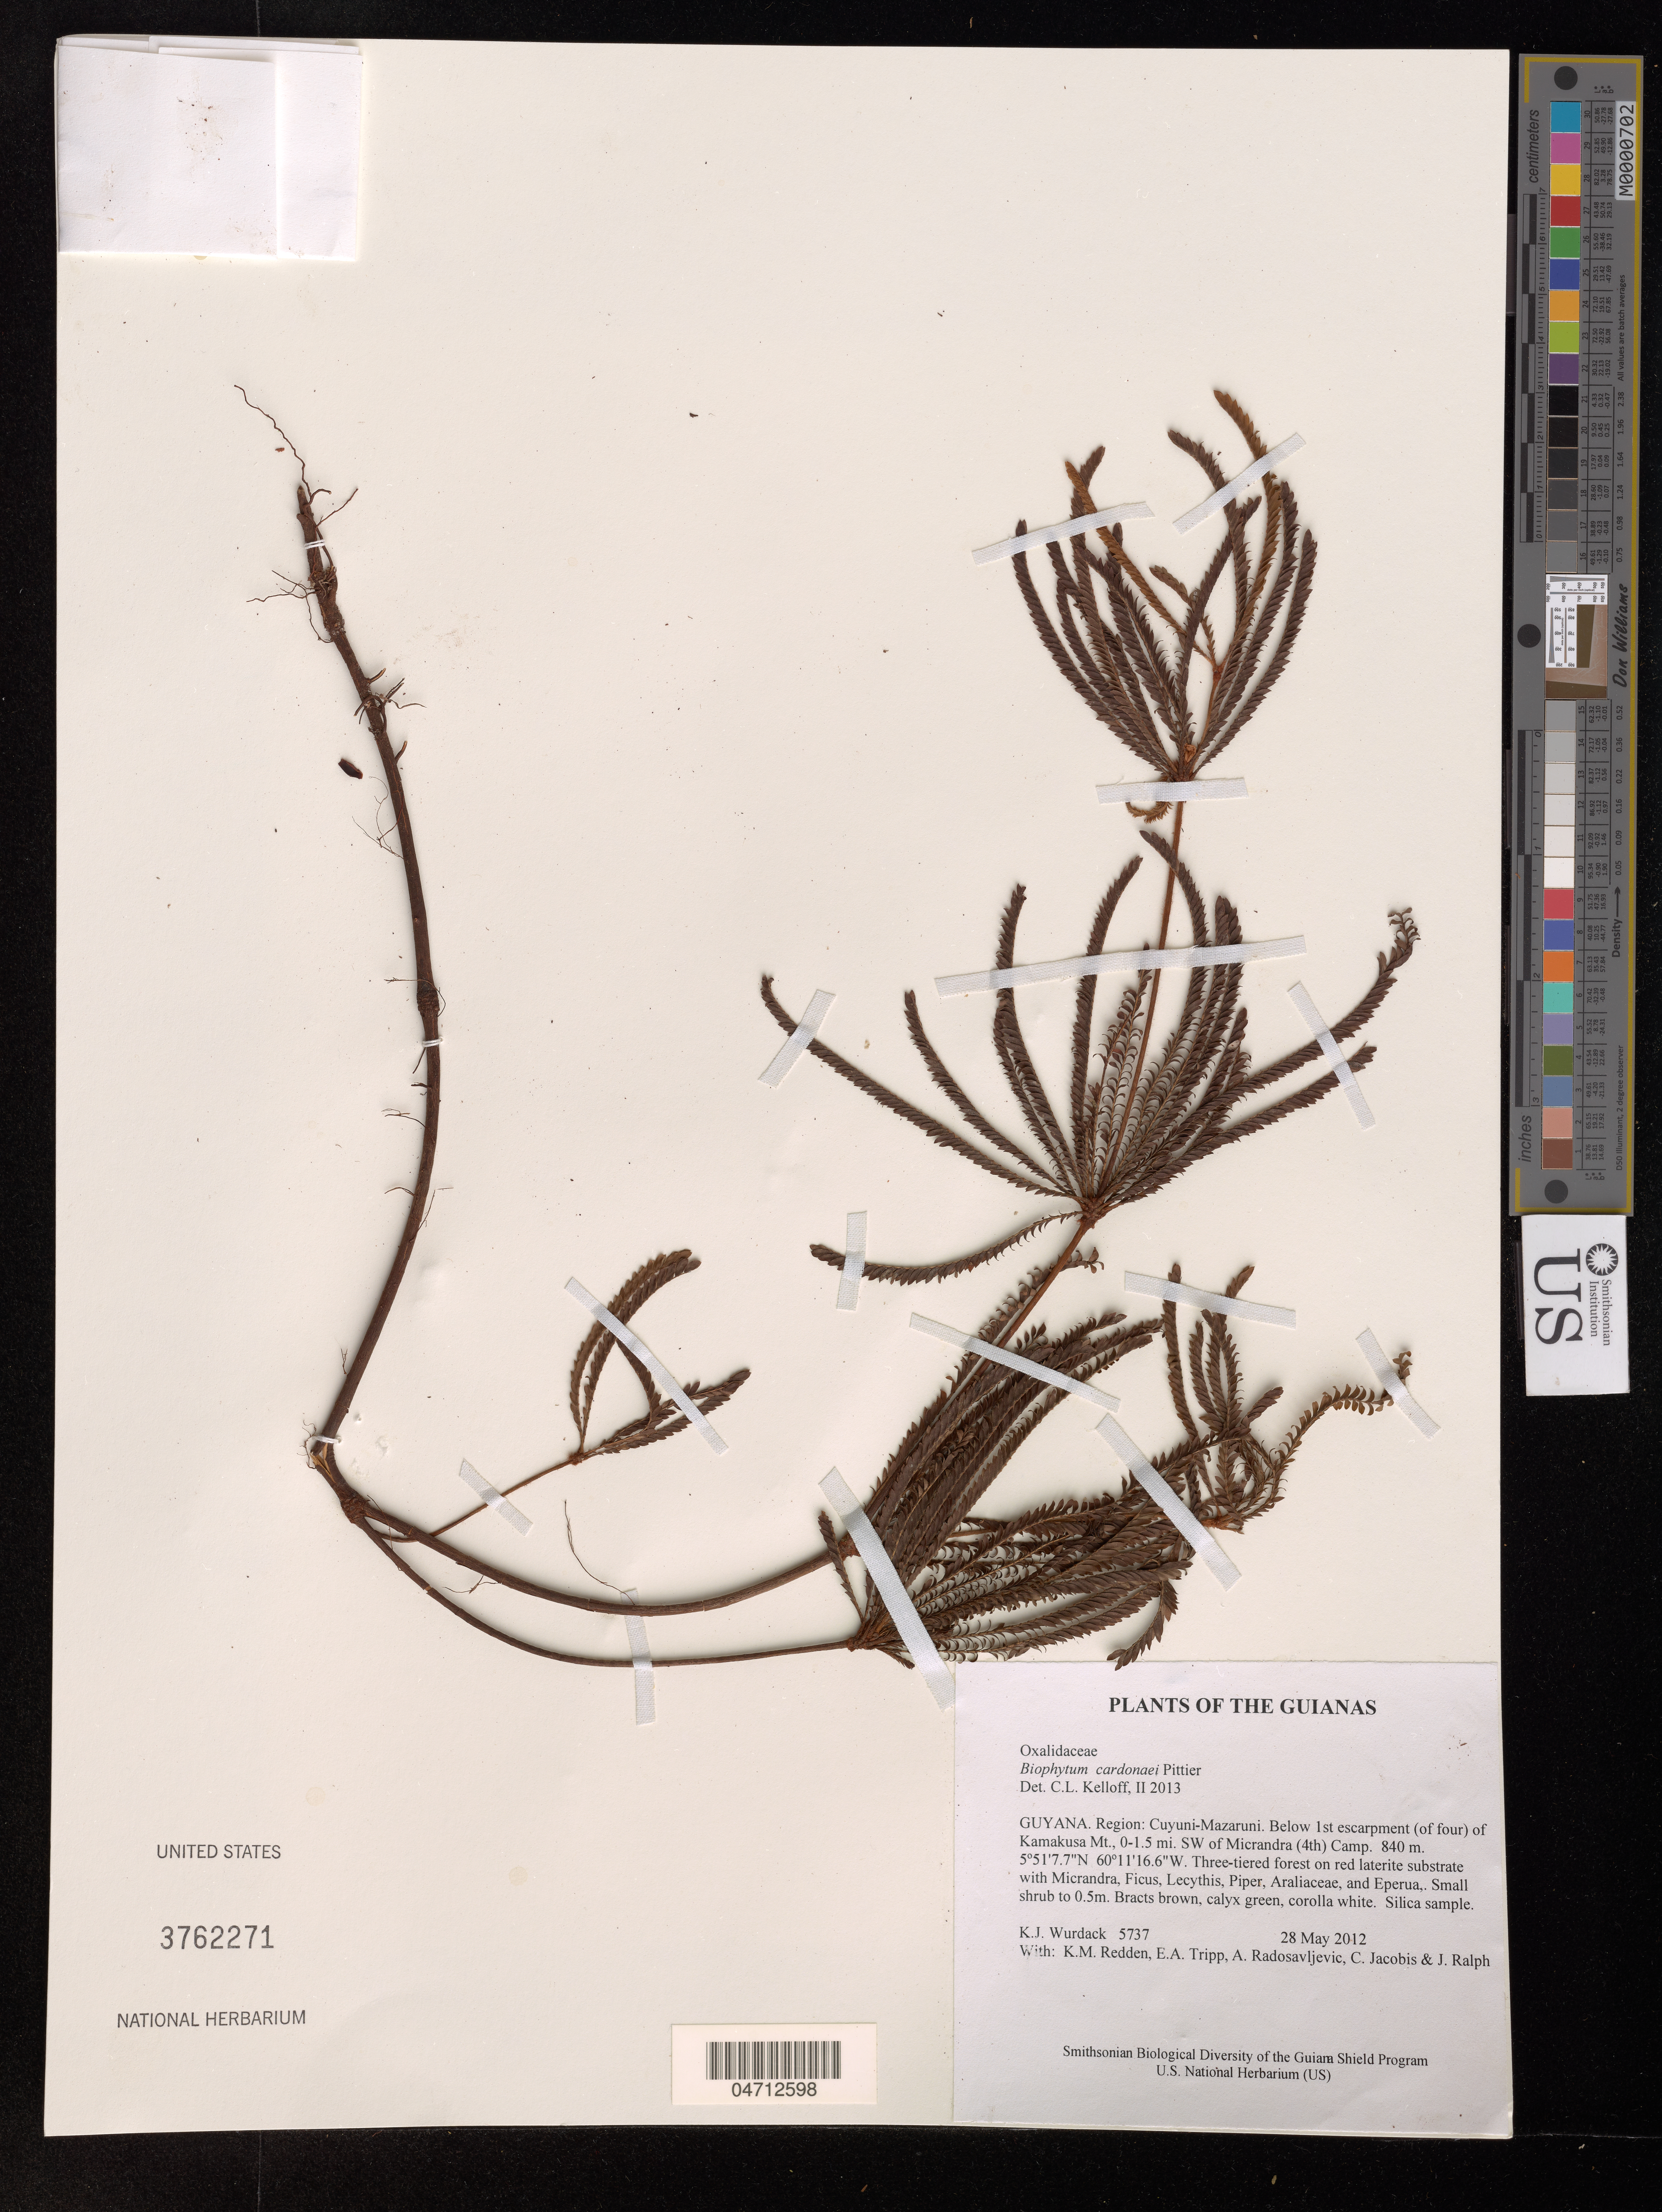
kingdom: Plantae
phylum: Tracheophyta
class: Magnoliopsida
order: Oxalidales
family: Oxalidaceae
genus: Biophytum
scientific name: Biophytum cardonaei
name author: Pittier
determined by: Kelloff, Carol L., (US), Smithsonian Institution - National Museum of Natural History (UNITED STATES)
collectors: K. Wurdack, K. M. Redden, E. Tripp, A. Radosavljevic, C. Jacobis & J. Ralph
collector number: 5737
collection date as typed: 28 May 2012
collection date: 2012-05-28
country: Guyana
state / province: Cuyuni-Mazaruni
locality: Below 1st escarpment (of four) of Kamakusa Mt., 0-1.5 mi. SW of Micrandra (4th) Camp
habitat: Three-tiered forest on red laterite substrate with Micrandra, Ficus, Lecythis, Piper, Araliaceae, and Eperua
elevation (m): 840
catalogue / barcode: US 3762271